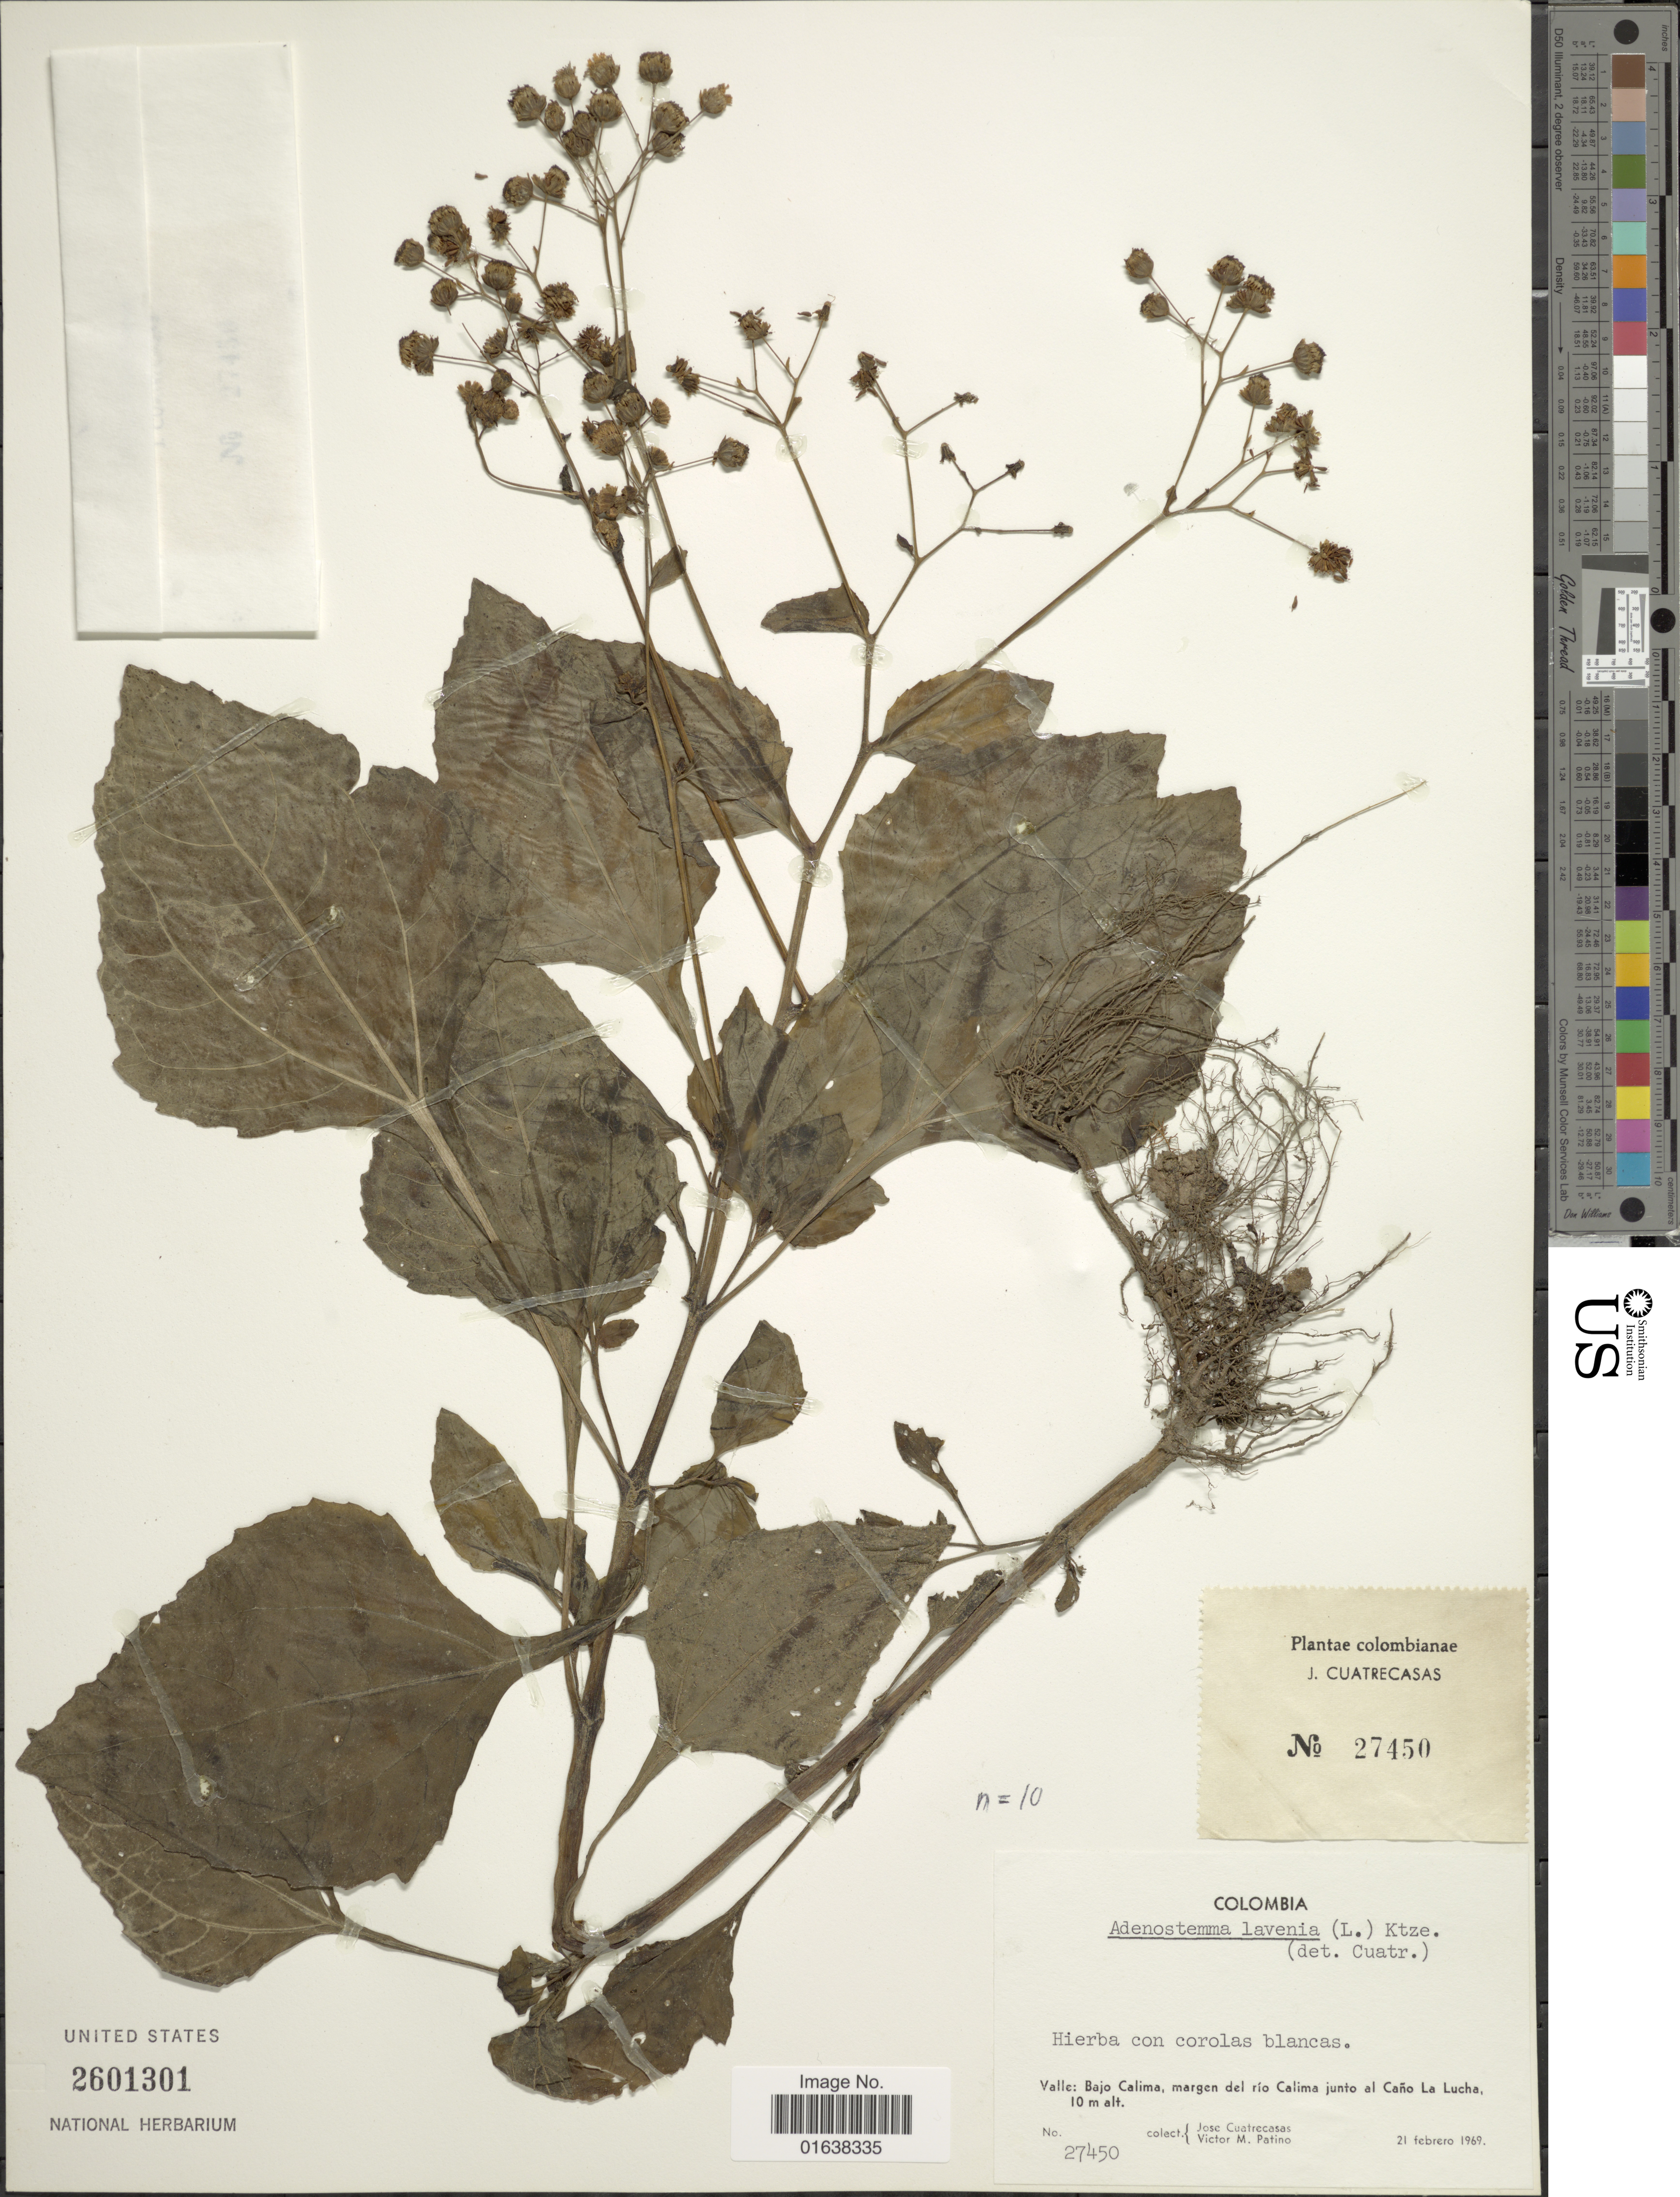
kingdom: Plantae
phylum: Tracheophyta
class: Magnoliopsida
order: Asterales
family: Asteraceae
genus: Adenostemma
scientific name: Adenostemma platyphyllum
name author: Cass.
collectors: J. Cuatrecasas & V. M. Patiño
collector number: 27450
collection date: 1969-02-21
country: Colombia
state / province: Valle del Cauca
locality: Colombia. Valle del Cauca: Bajo Calima, margen del rio Calima junto al Caño La Lucha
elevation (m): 10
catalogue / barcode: US 2601301